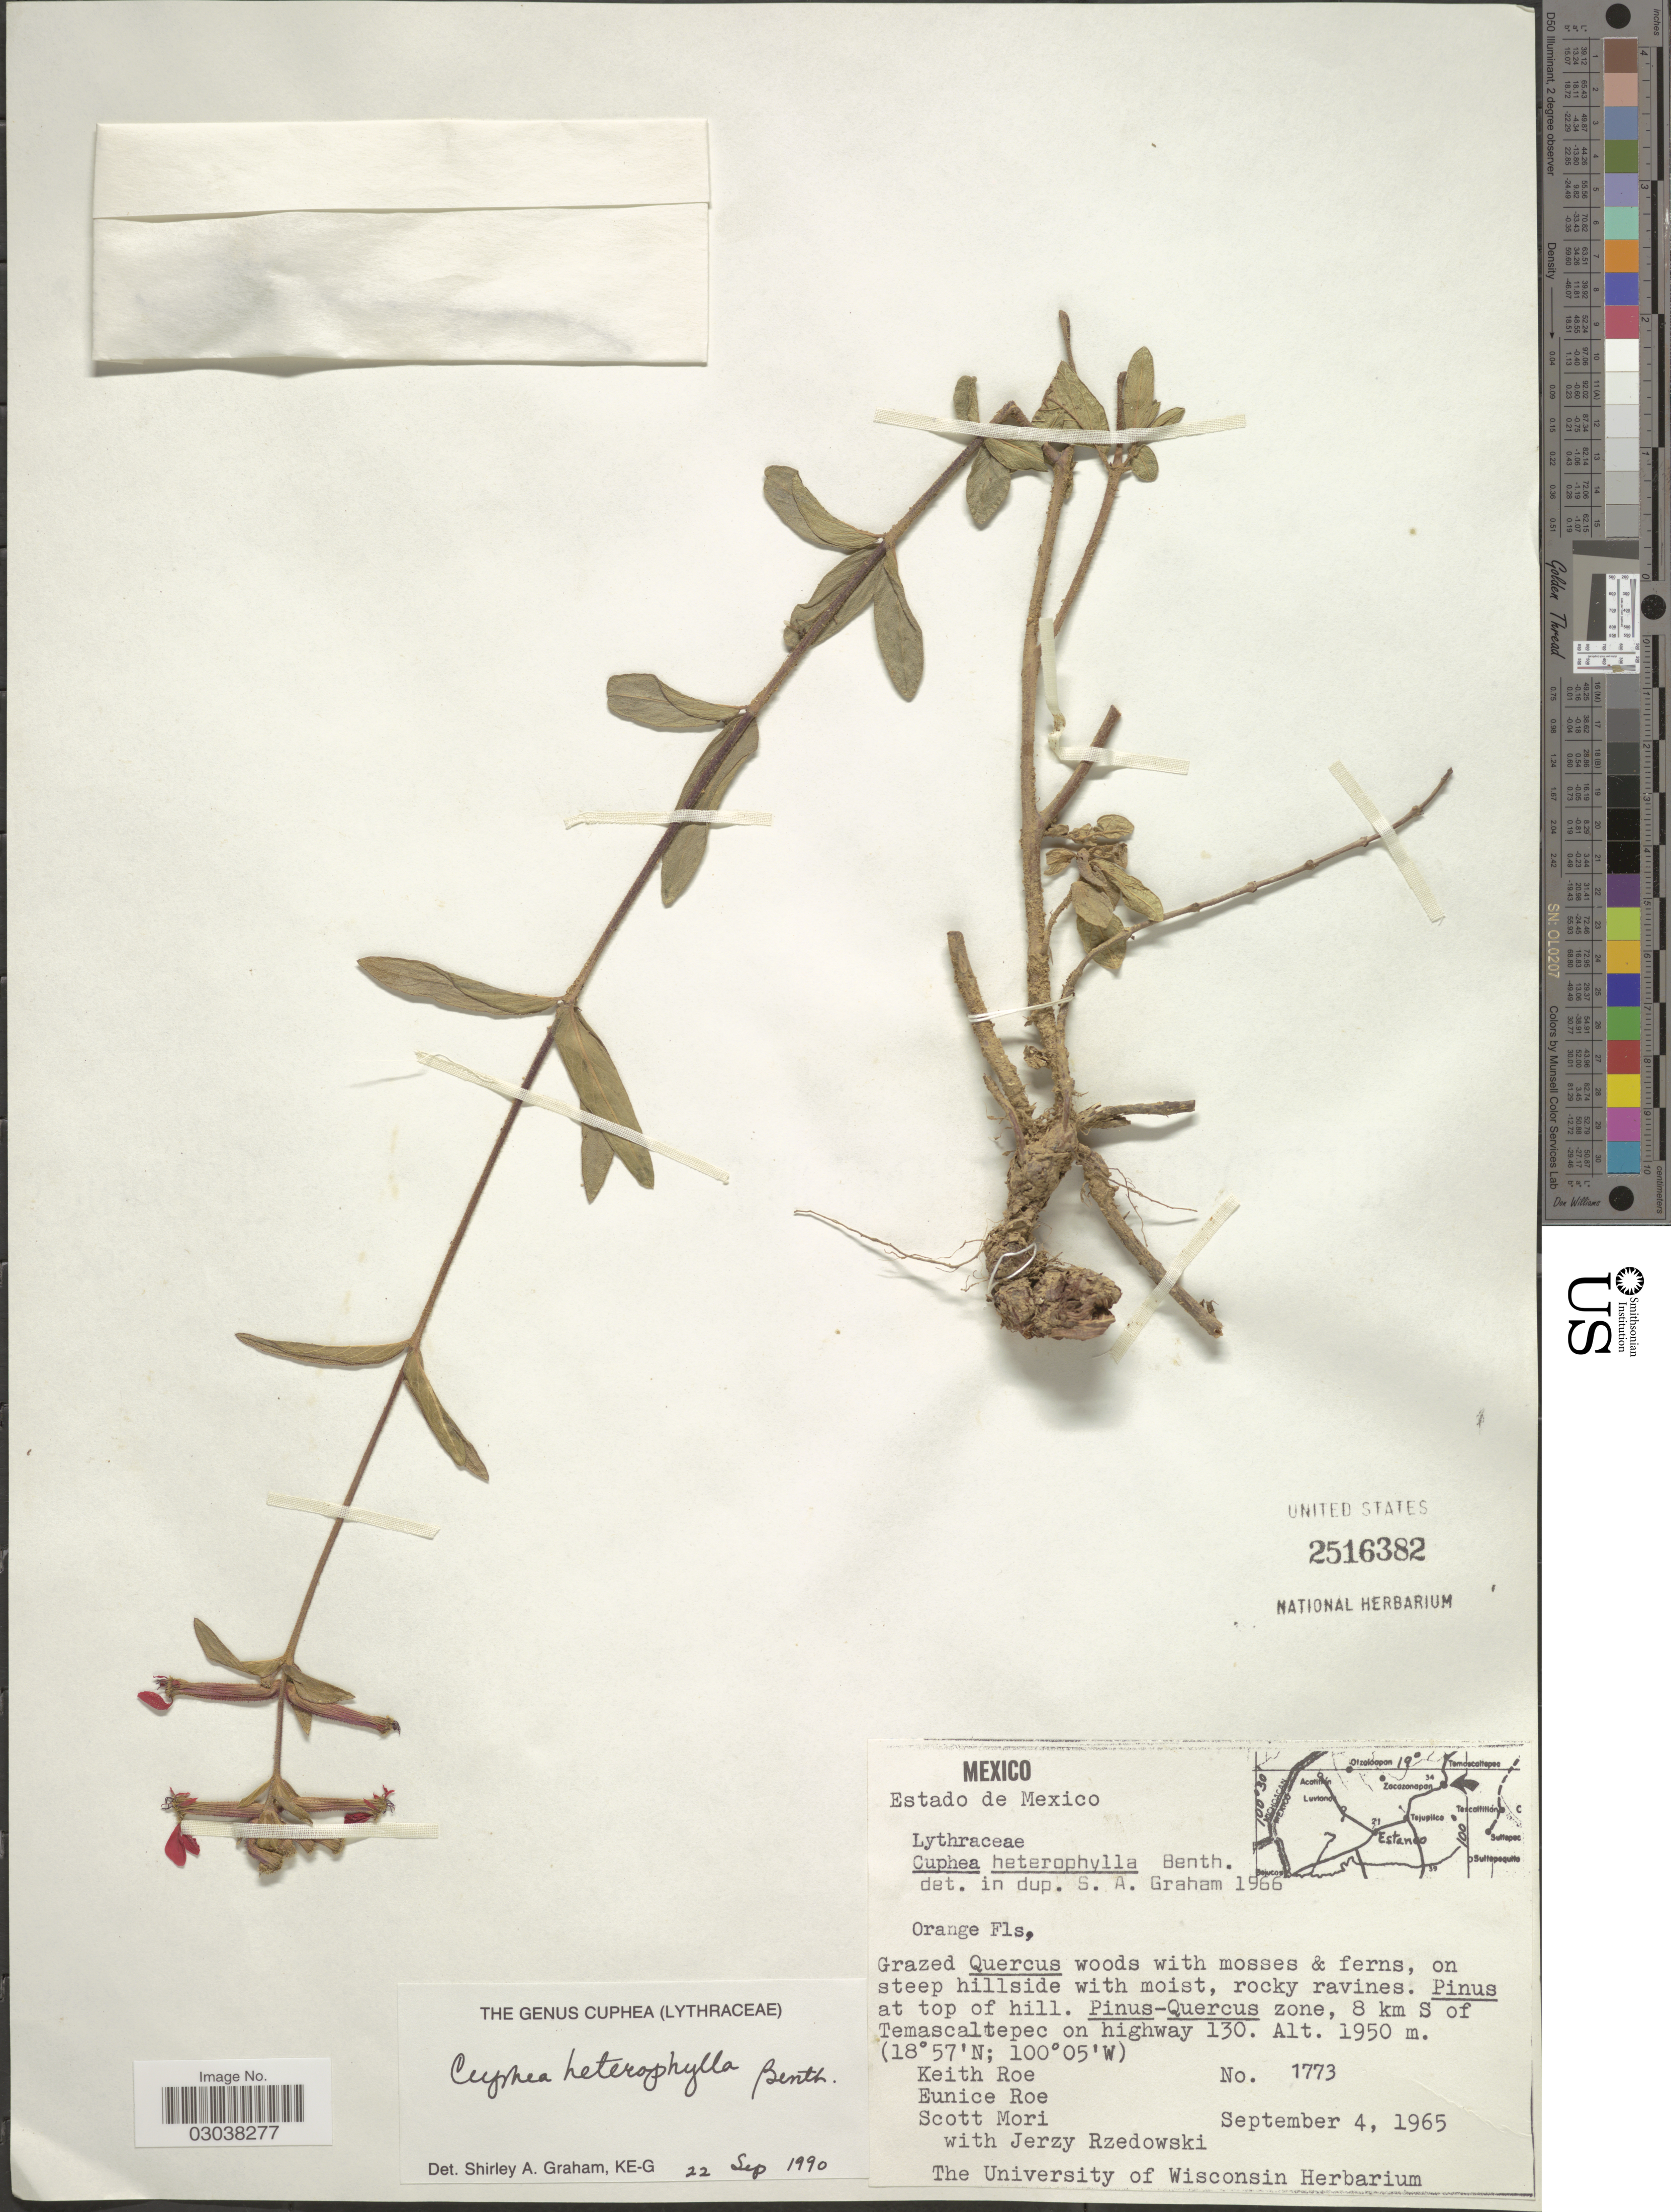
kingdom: Plantae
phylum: Tracheophyta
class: Magnoliopsida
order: Myrtales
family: Lythraceae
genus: Cuphea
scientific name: Cuphea heterophylla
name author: Benth.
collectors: K. E. Roe, E. Roe & J. Rzedowski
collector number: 1773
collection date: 1965-09-04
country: Mexico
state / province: México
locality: Pinus Quercus zone, 8 km S of Temascaltepec on highway 130.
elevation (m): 1950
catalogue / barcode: US 2516382